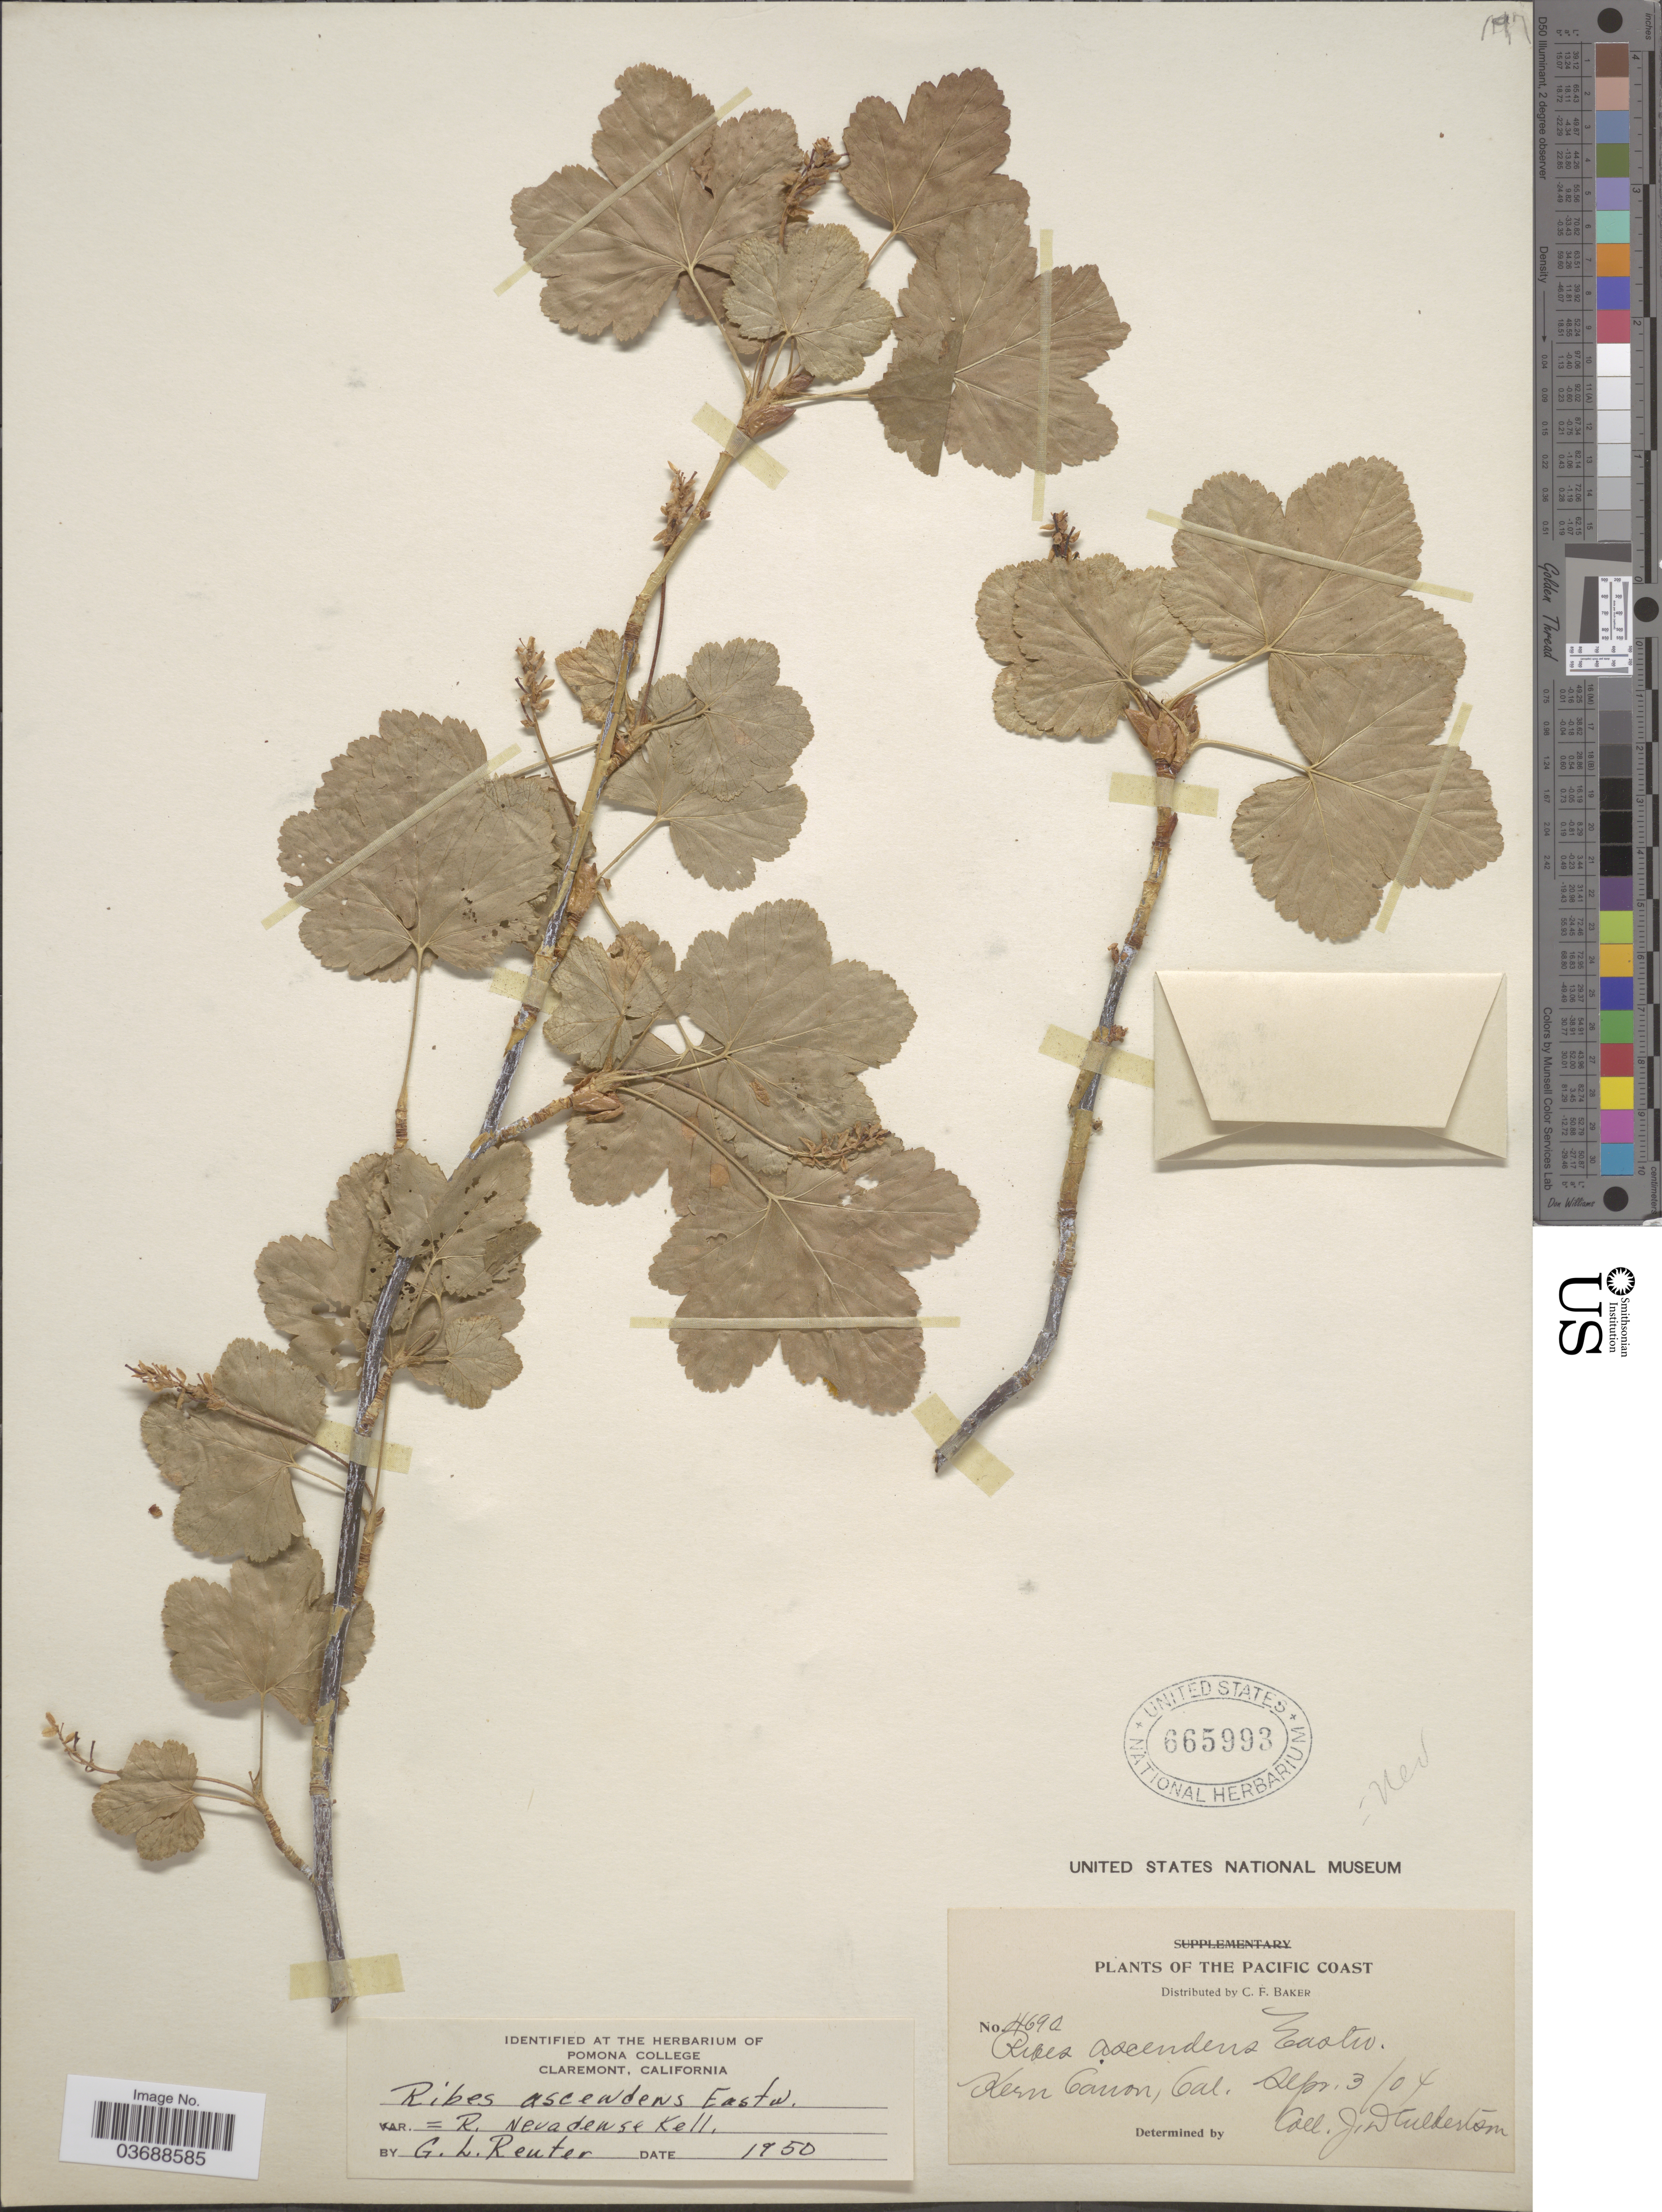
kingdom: Plantae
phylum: Tracheophyta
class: Magnoliopsida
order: Saxifragales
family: Grossulariaceae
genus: Ribes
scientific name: Ribes nevadense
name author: Kellogg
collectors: J. Culbertson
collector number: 4690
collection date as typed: Transcribed d/m/y: 3/9/4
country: United States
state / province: California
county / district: Kern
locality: The Pacific Coast, Kern Canon.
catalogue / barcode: US 665993